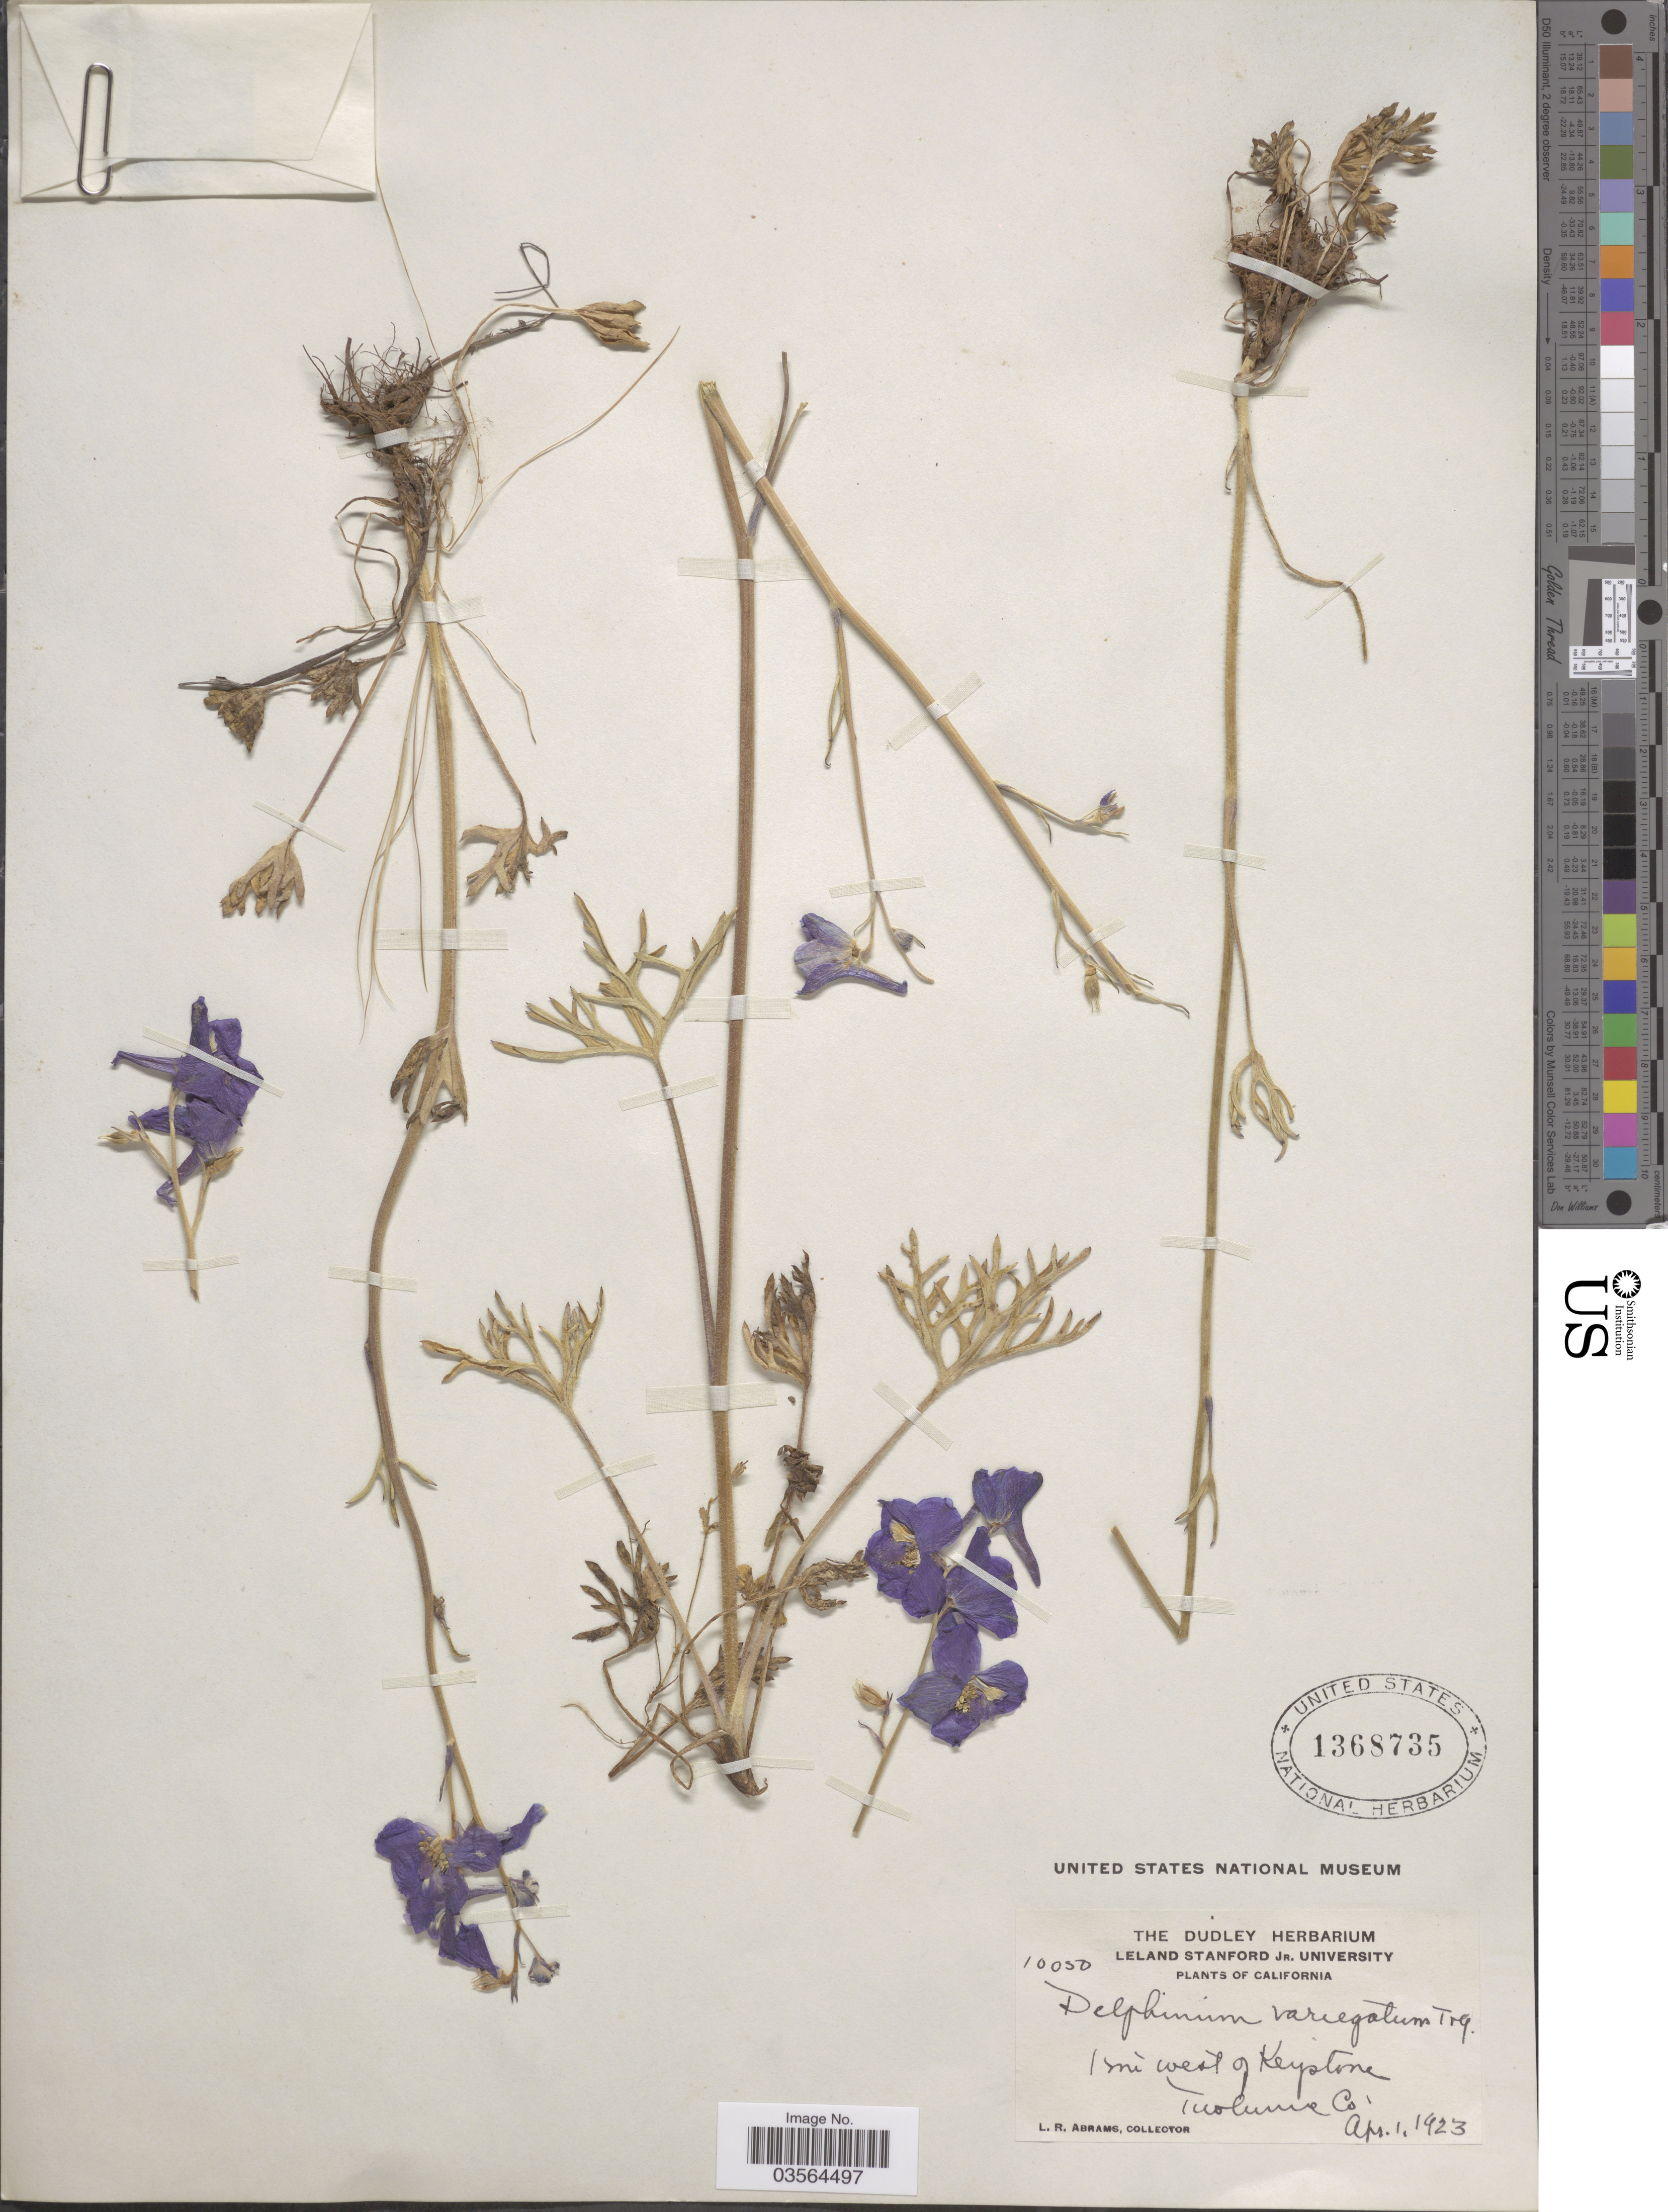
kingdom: Plantae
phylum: Tracheophyta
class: Magnoliopsida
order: Ranunculales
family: Ranunculaceae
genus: Delphinium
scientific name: Delphinium variegatum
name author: Torr. & A. Gray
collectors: L. Abrams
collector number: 10050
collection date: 1923-04-01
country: United States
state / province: California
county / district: Tuolumne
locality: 1 mi west of Keystone. Tuolumne Co.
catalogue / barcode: US 1368735